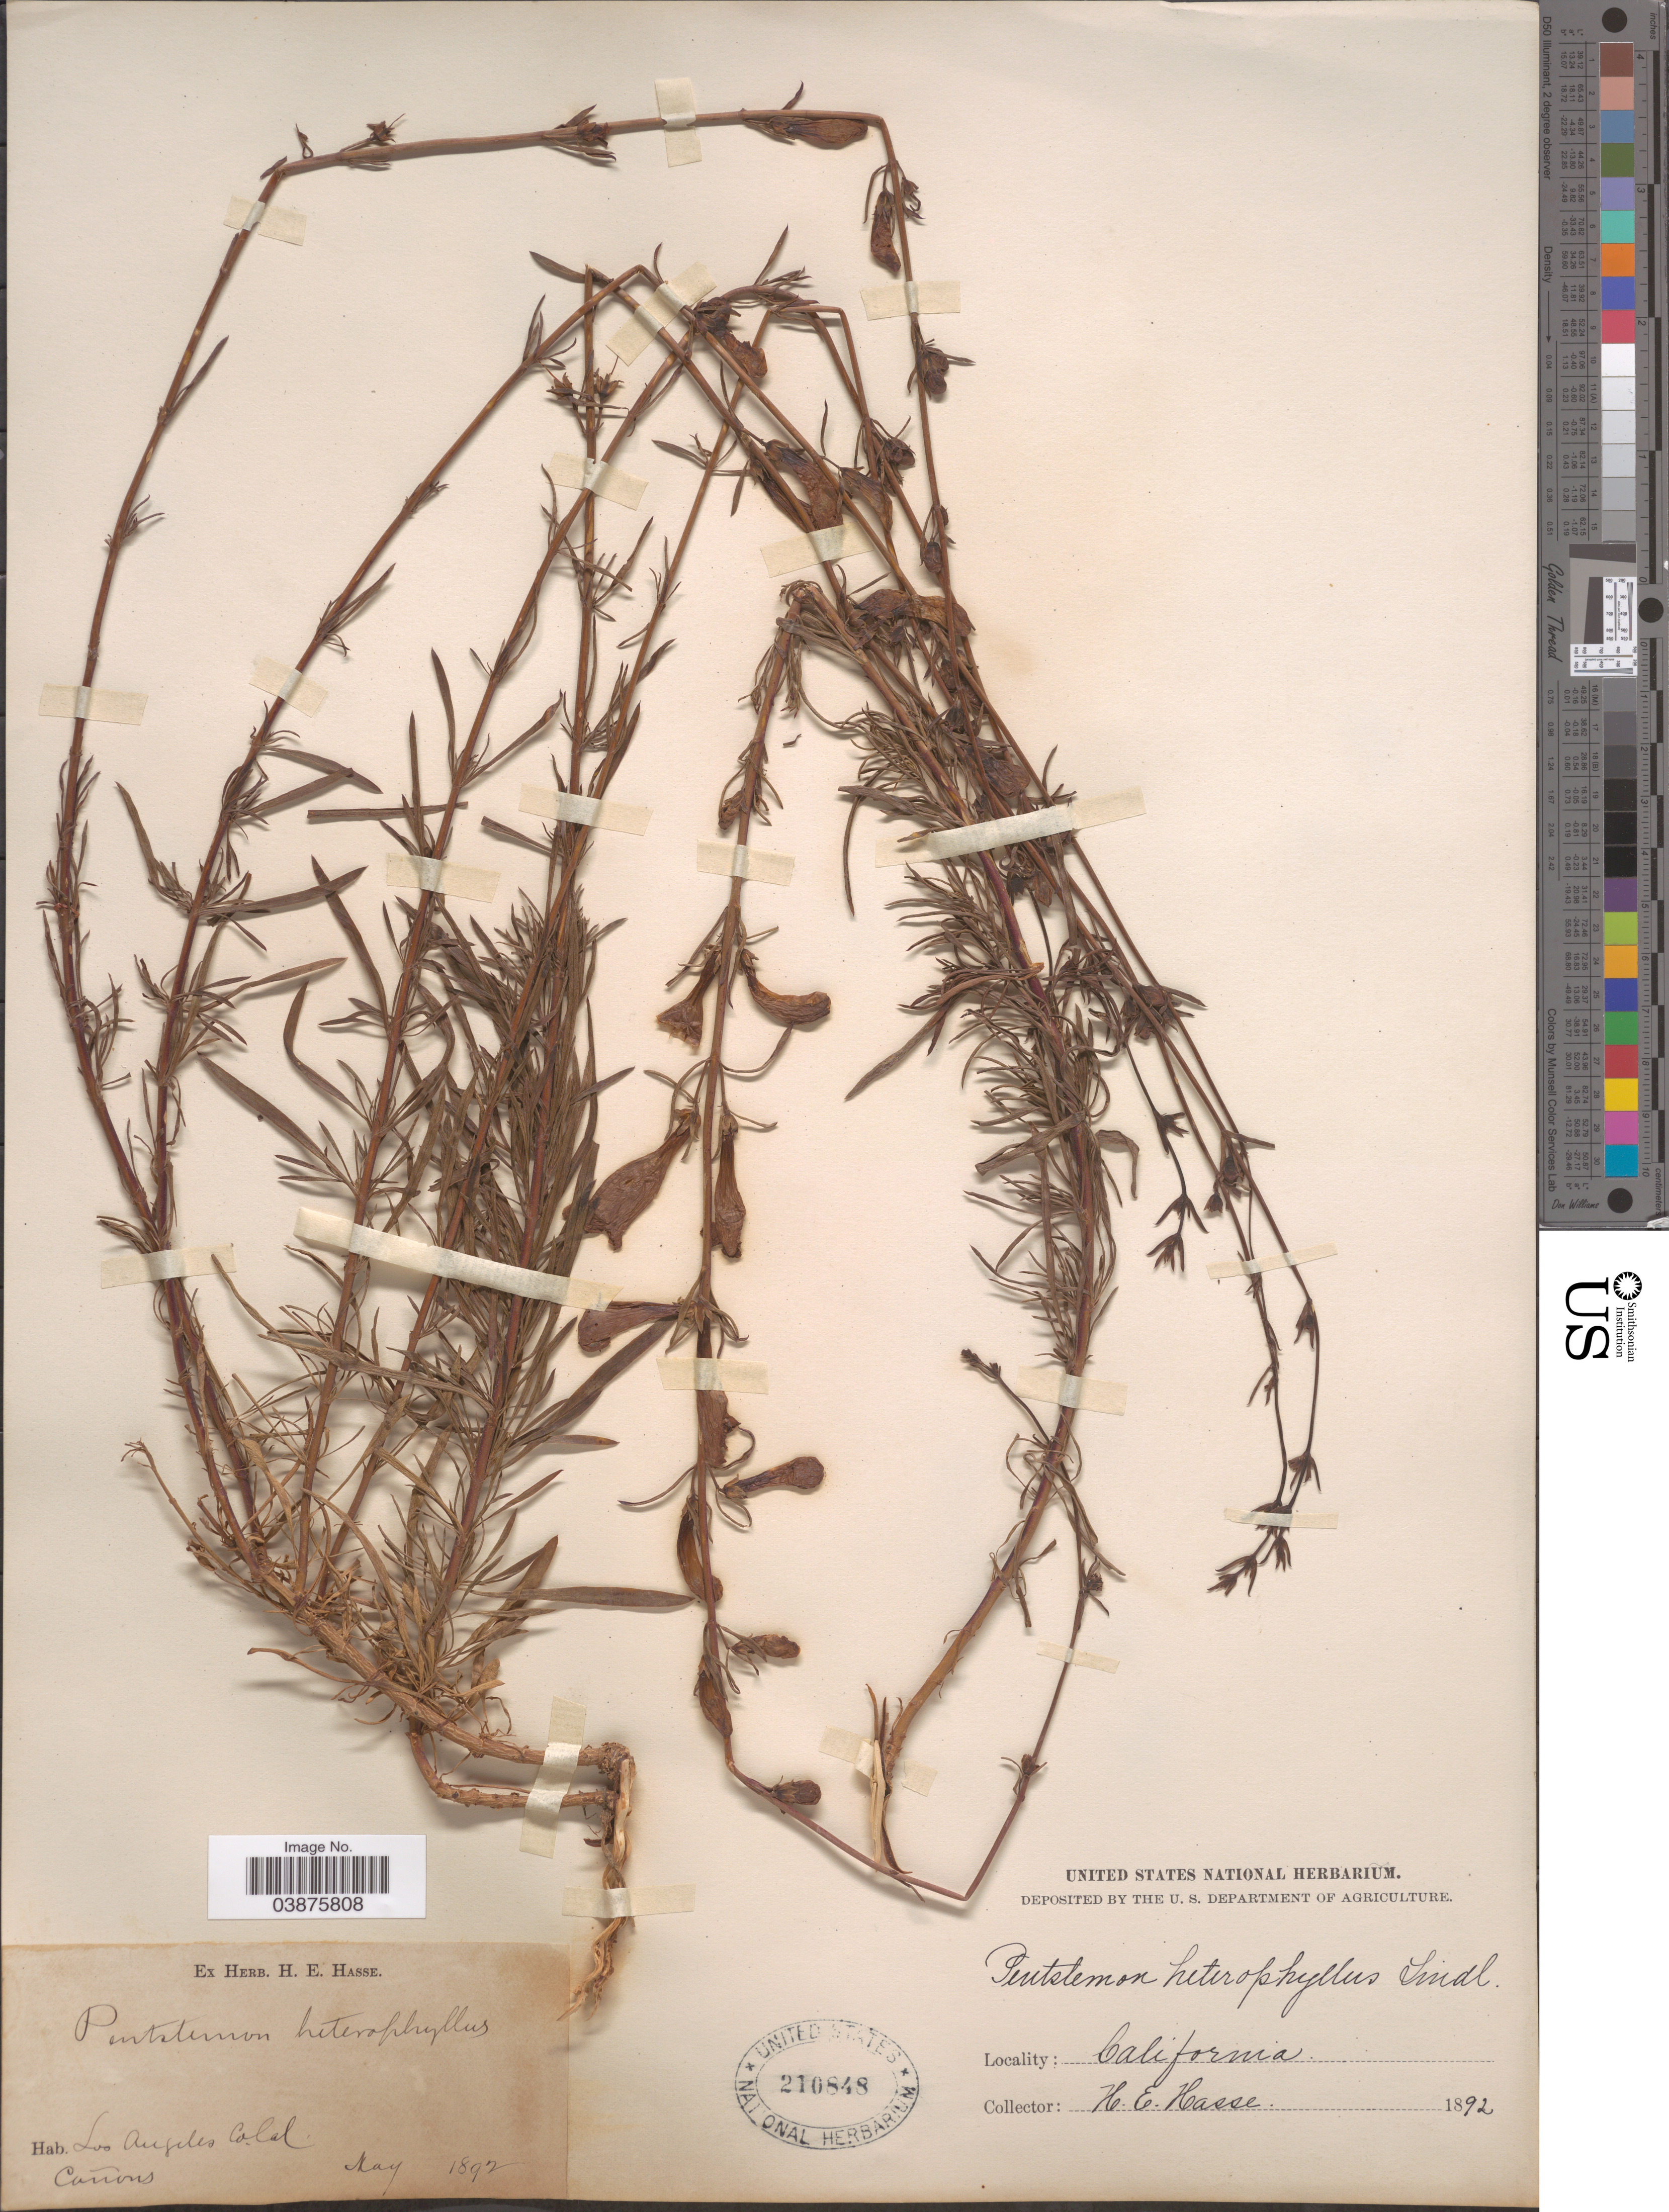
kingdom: Plantae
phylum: Tracheophyta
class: Magnoliopsida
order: Lamiales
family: Plantaginaceae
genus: Penstemon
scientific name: Penstemon heterophyllus subsp. australis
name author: (Munz & I.M. Johnst.) D.D. Keck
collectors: H. E. Hasse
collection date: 1892-05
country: United States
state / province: California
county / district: Los Angeles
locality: Los Angeles Colal Cañons.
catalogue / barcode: US 210848